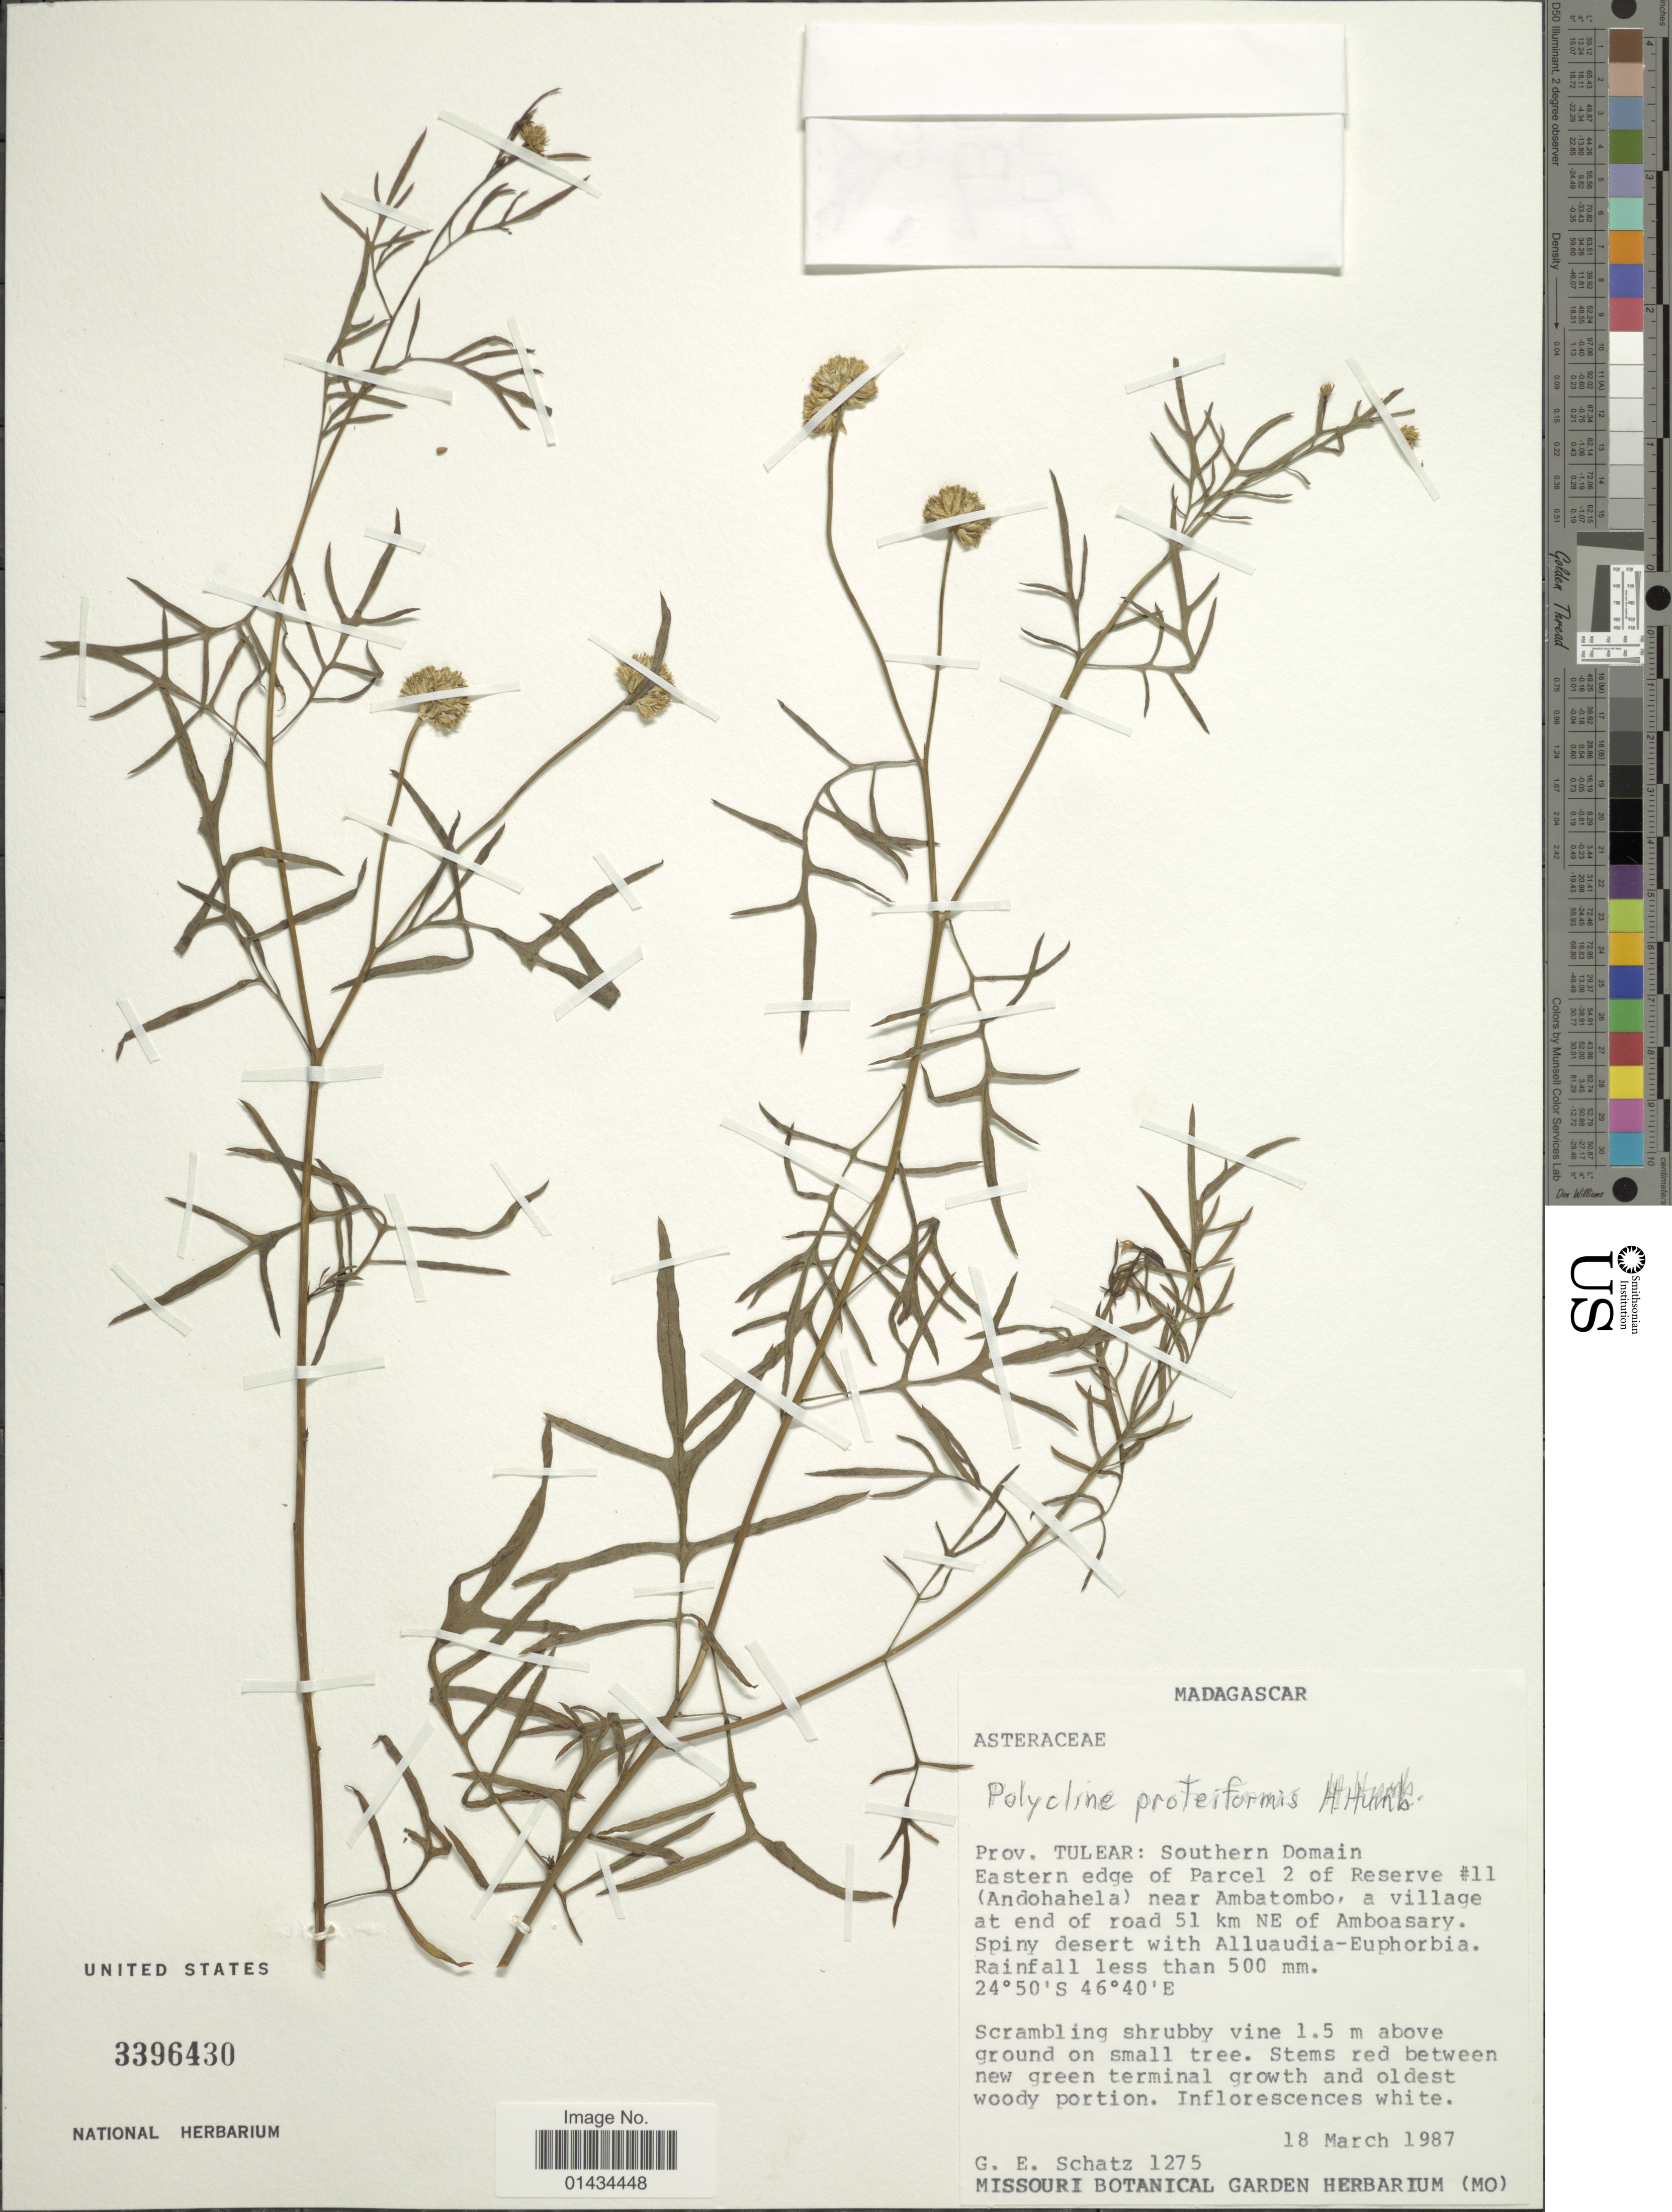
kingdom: Plantae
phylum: Tracheophyta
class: Magnoliopsida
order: Asterales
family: Asteraceae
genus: Polycline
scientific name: Polycline proteiformis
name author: Humbert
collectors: G. Schatz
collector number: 1275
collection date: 1987-03-18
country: Madagascar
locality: Prov. Tulear: Southern Domain Eastern edge of Parcel of Reserve #11 (Andohahela) near Ambatombo, a village at end of road 51 km NE of Amboasary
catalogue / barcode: US 3396430